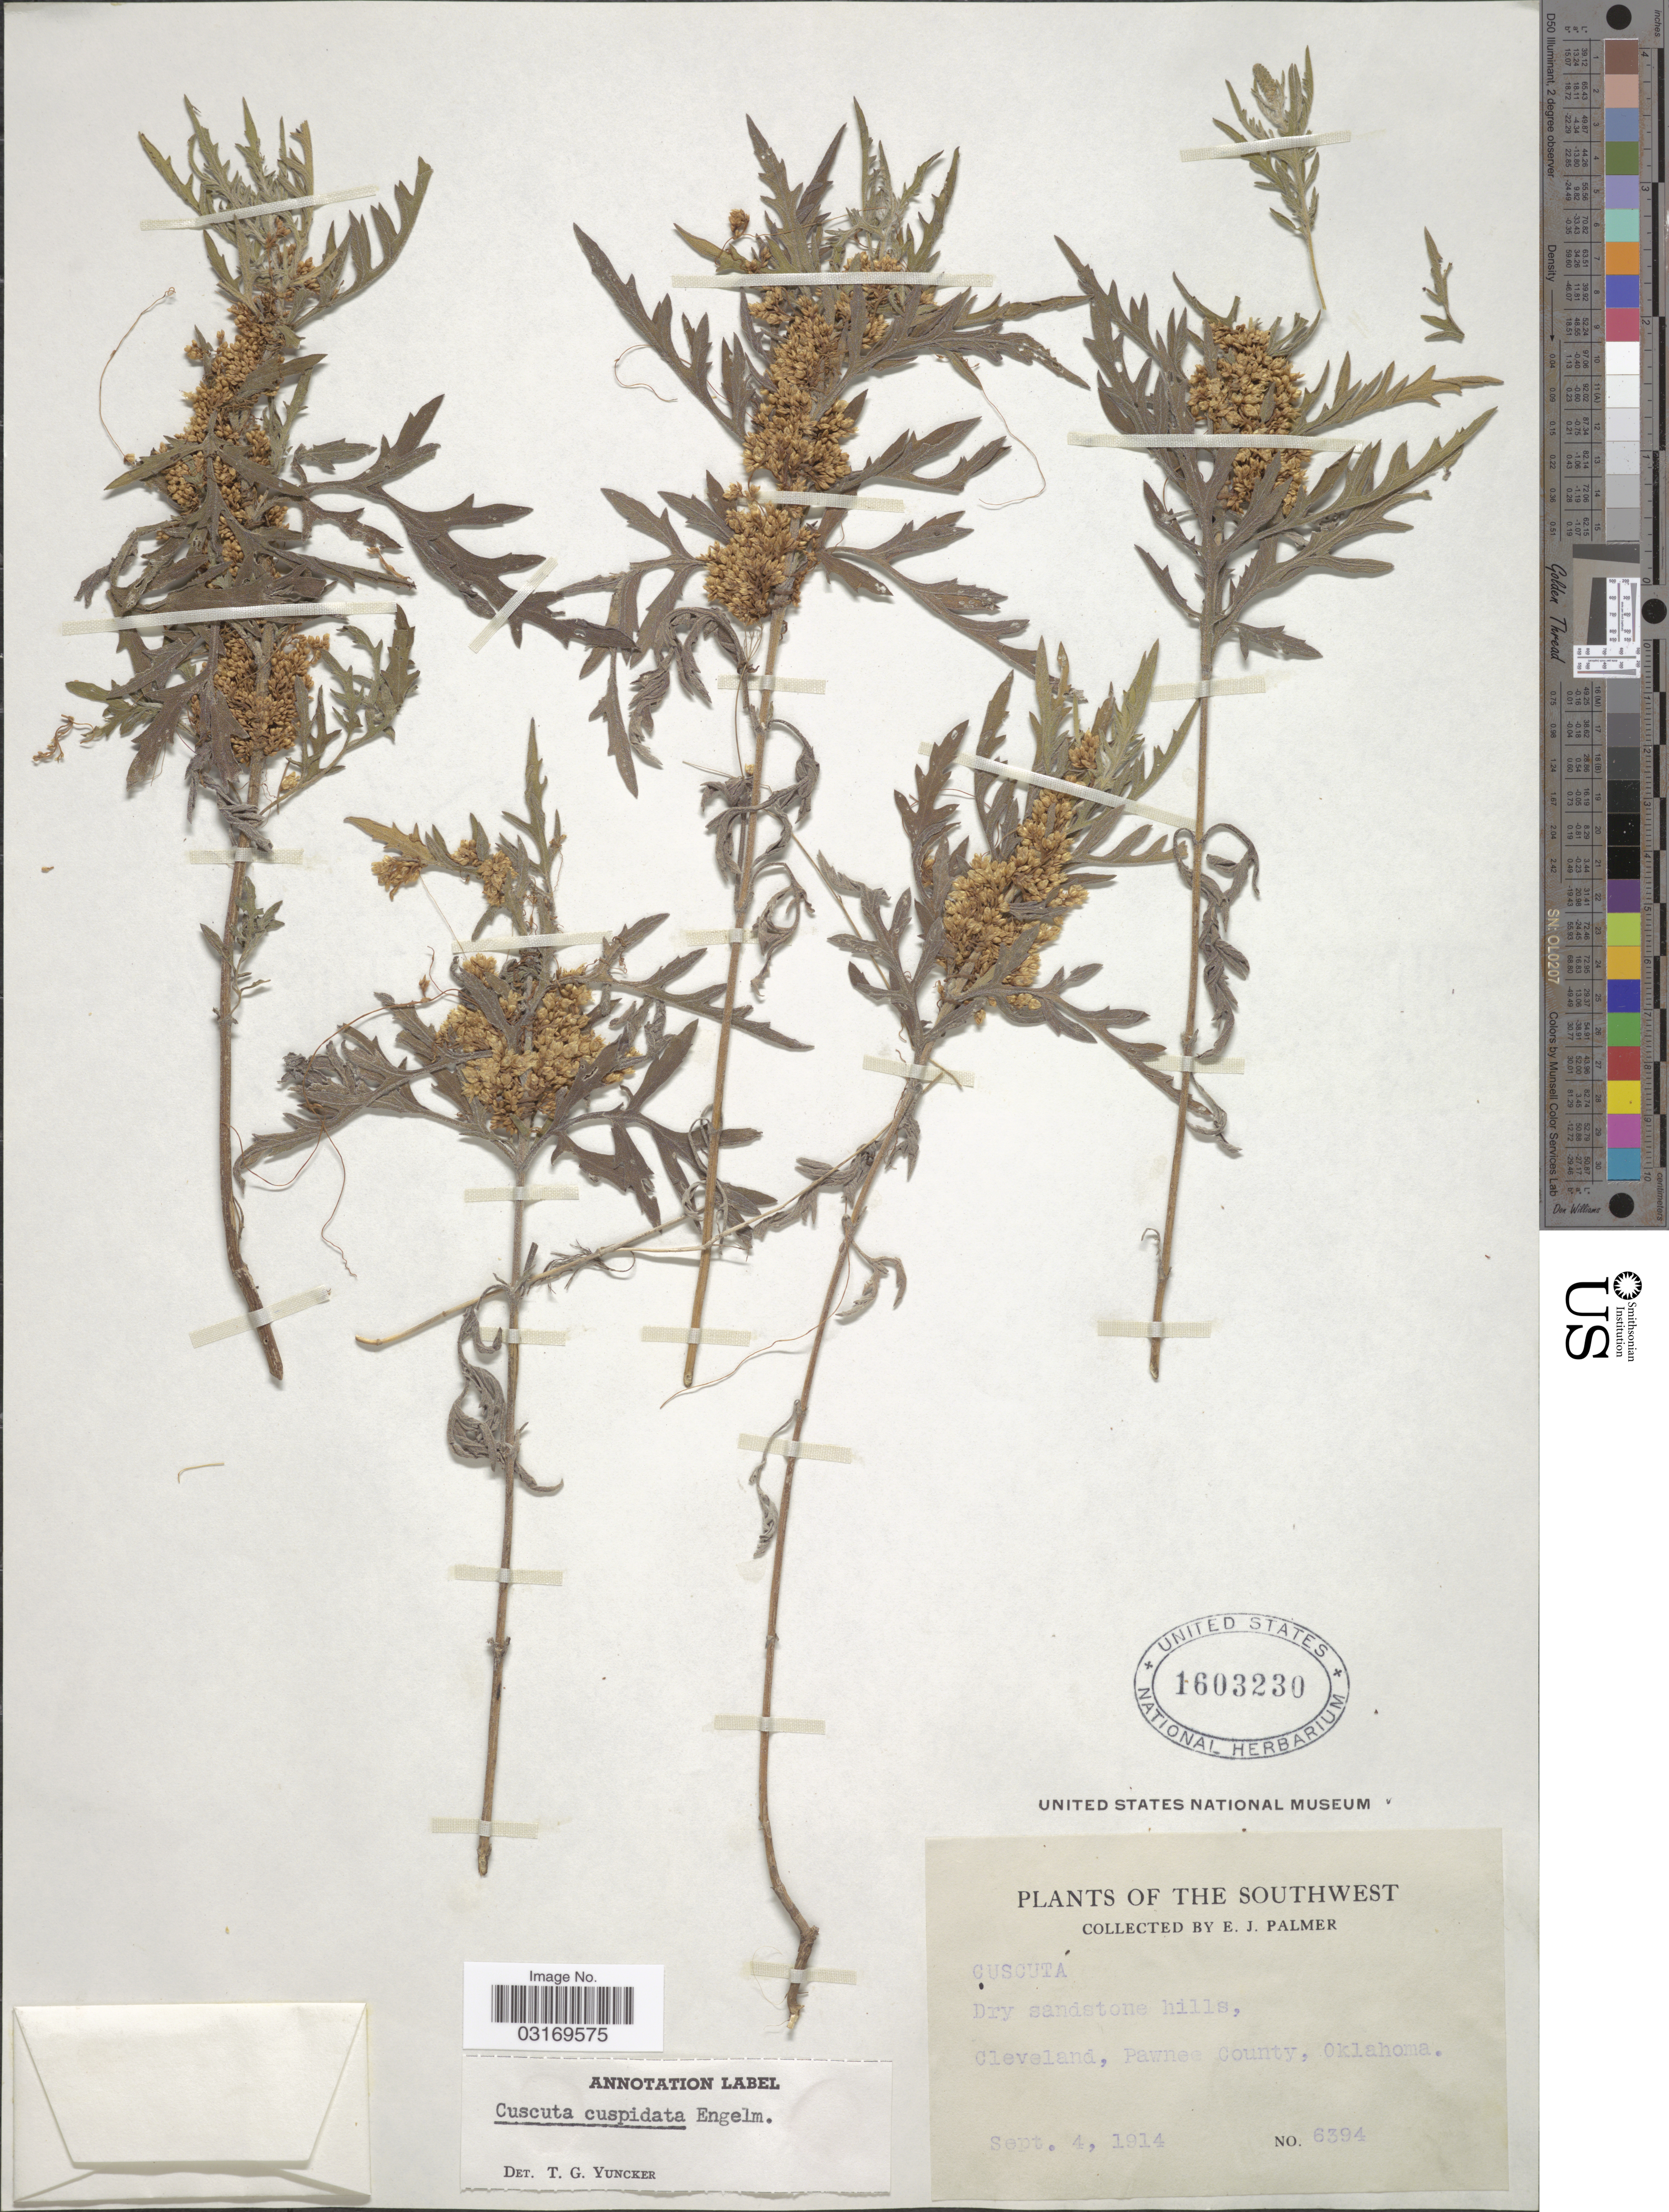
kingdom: Plantae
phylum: Tracheophyta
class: Magnoliopsida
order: Solanales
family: Convolvulaceae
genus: Cuscuta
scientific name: Cuscuta cuspidata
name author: Engelm.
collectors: E. J. Palmer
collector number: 6394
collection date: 1914-09-04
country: United States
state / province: Oklahoma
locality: Southwest. Cleveland, Pawnee County.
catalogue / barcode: US 1603230